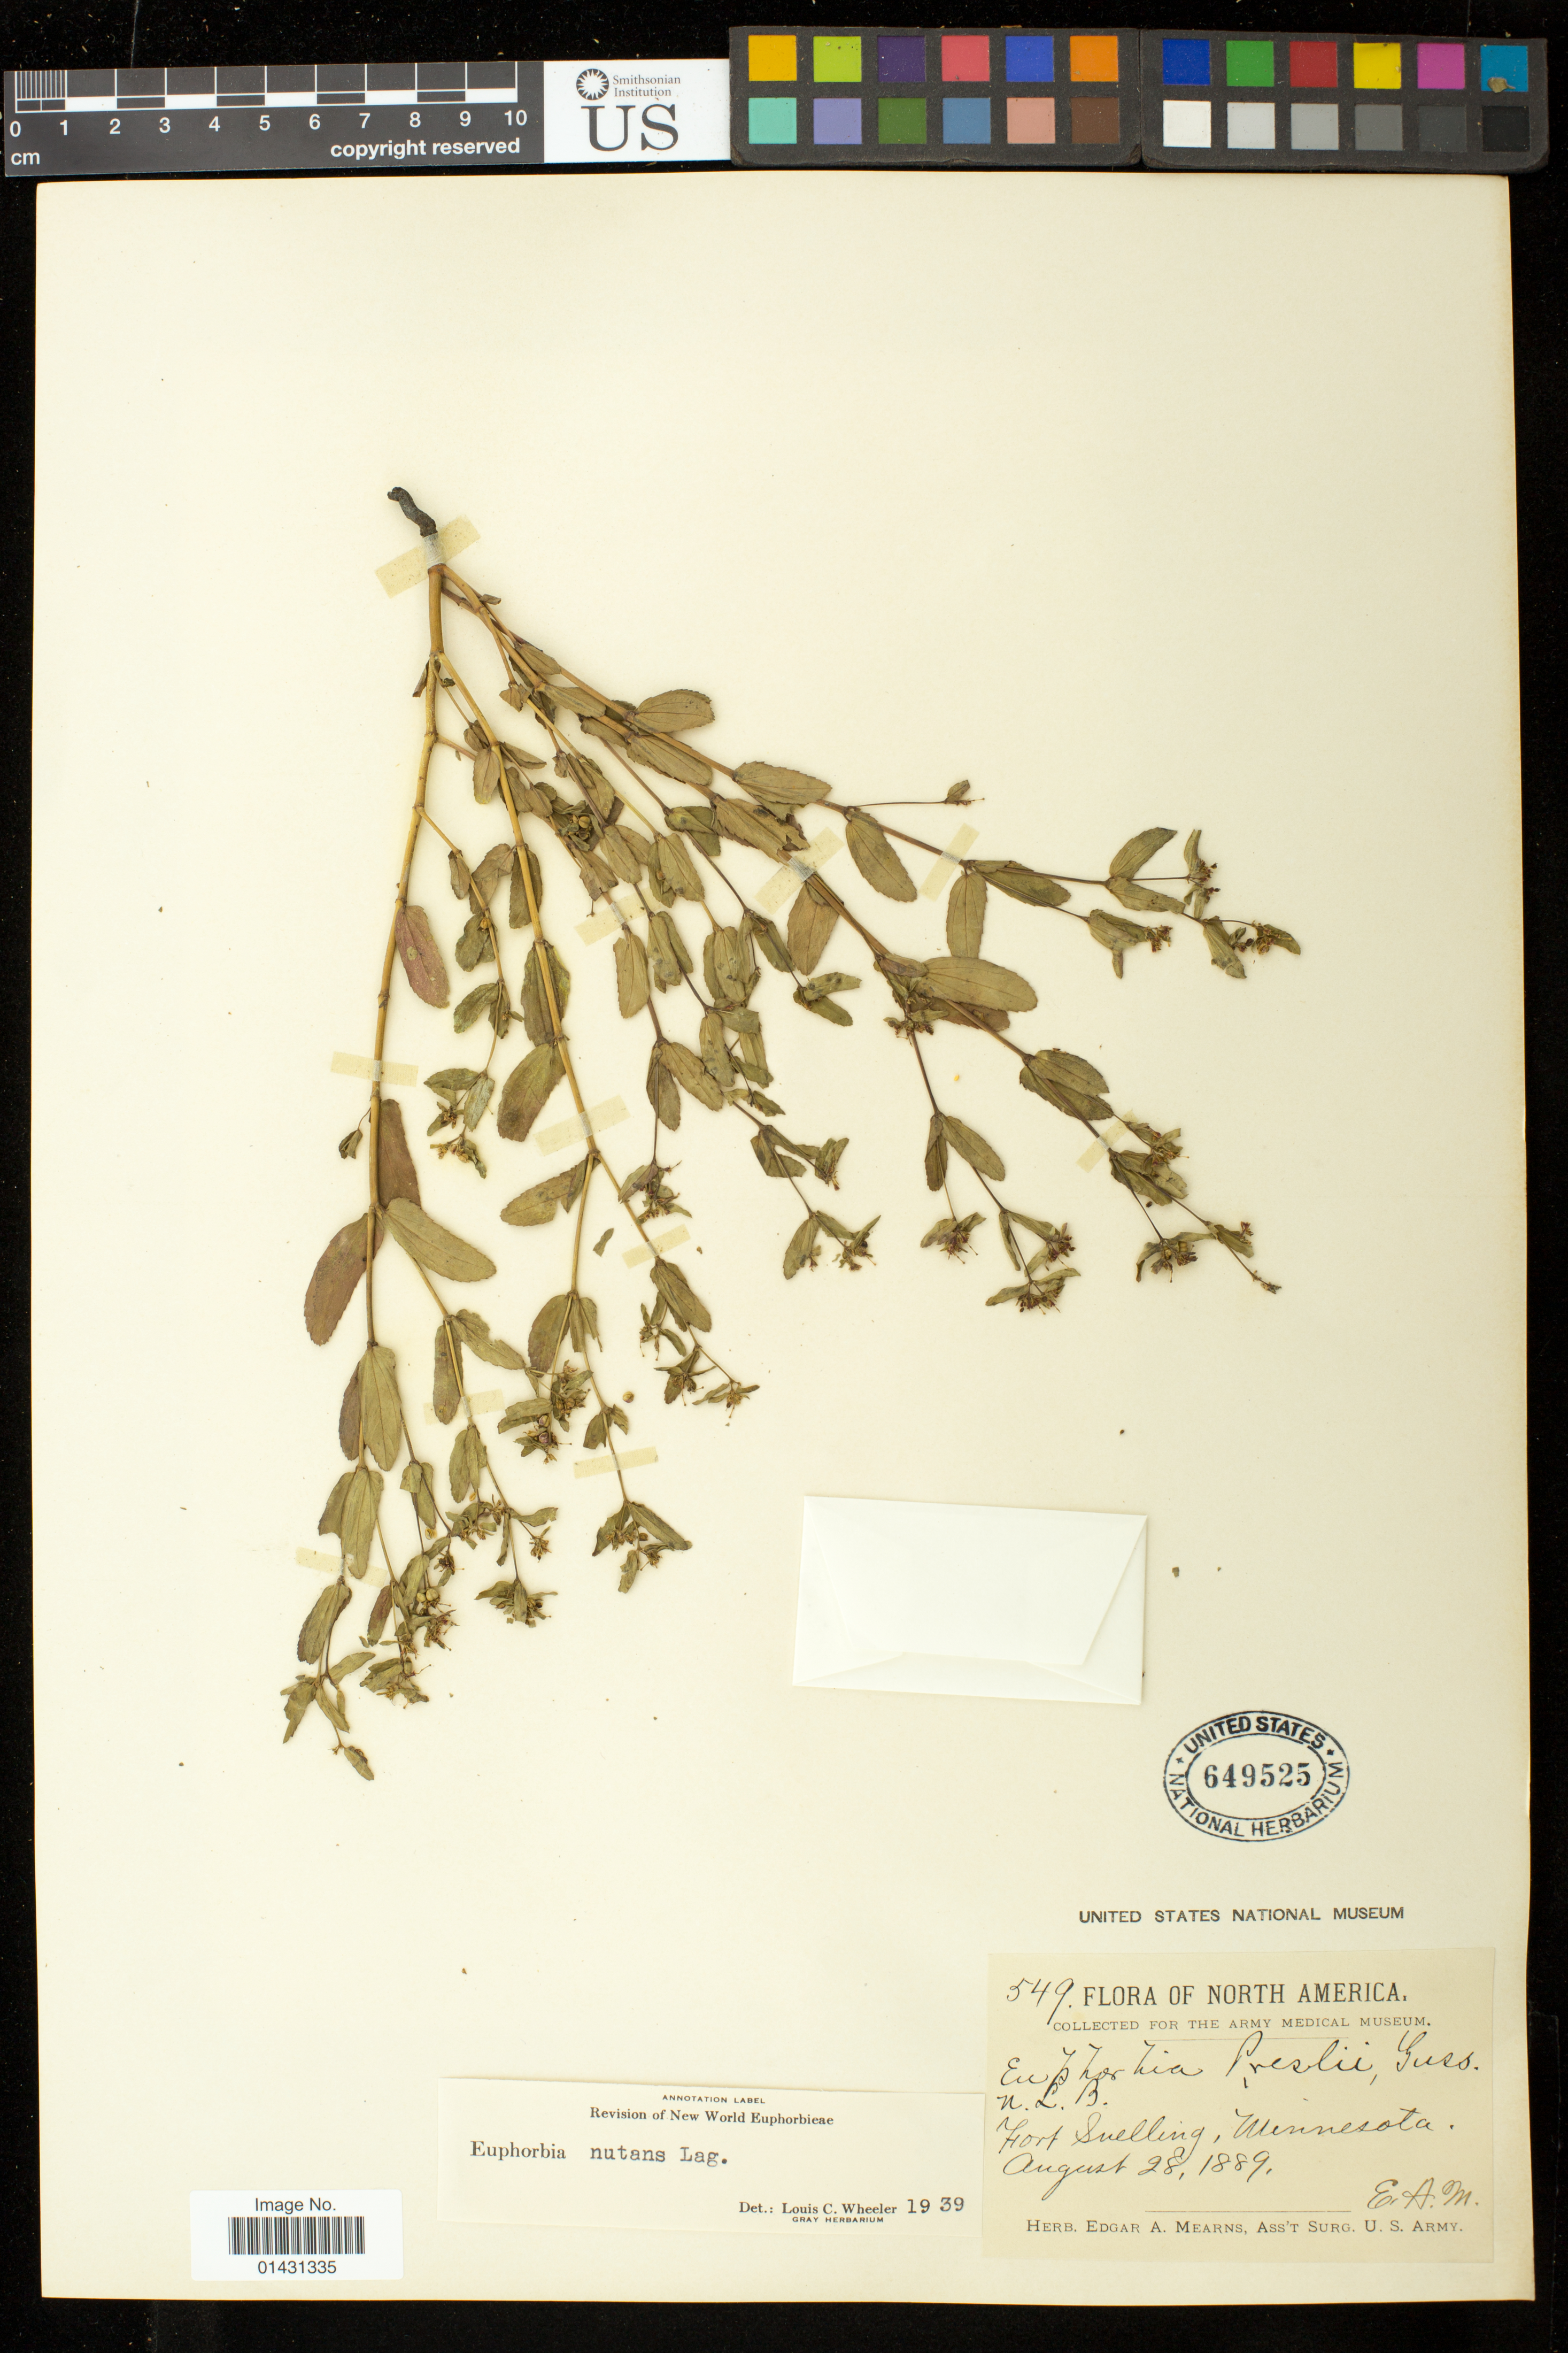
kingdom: Plantae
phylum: Tracheophyta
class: Magnoliopsida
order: Malpighiales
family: Euphorbiaceae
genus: Euphorbia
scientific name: Euphorbia maculata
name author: L.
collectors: E. A. Mearns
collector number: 549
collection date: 1889-09-28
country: United States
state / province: Minnesota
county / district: Hennepin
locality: Fort Snelling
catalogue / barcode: US 649525